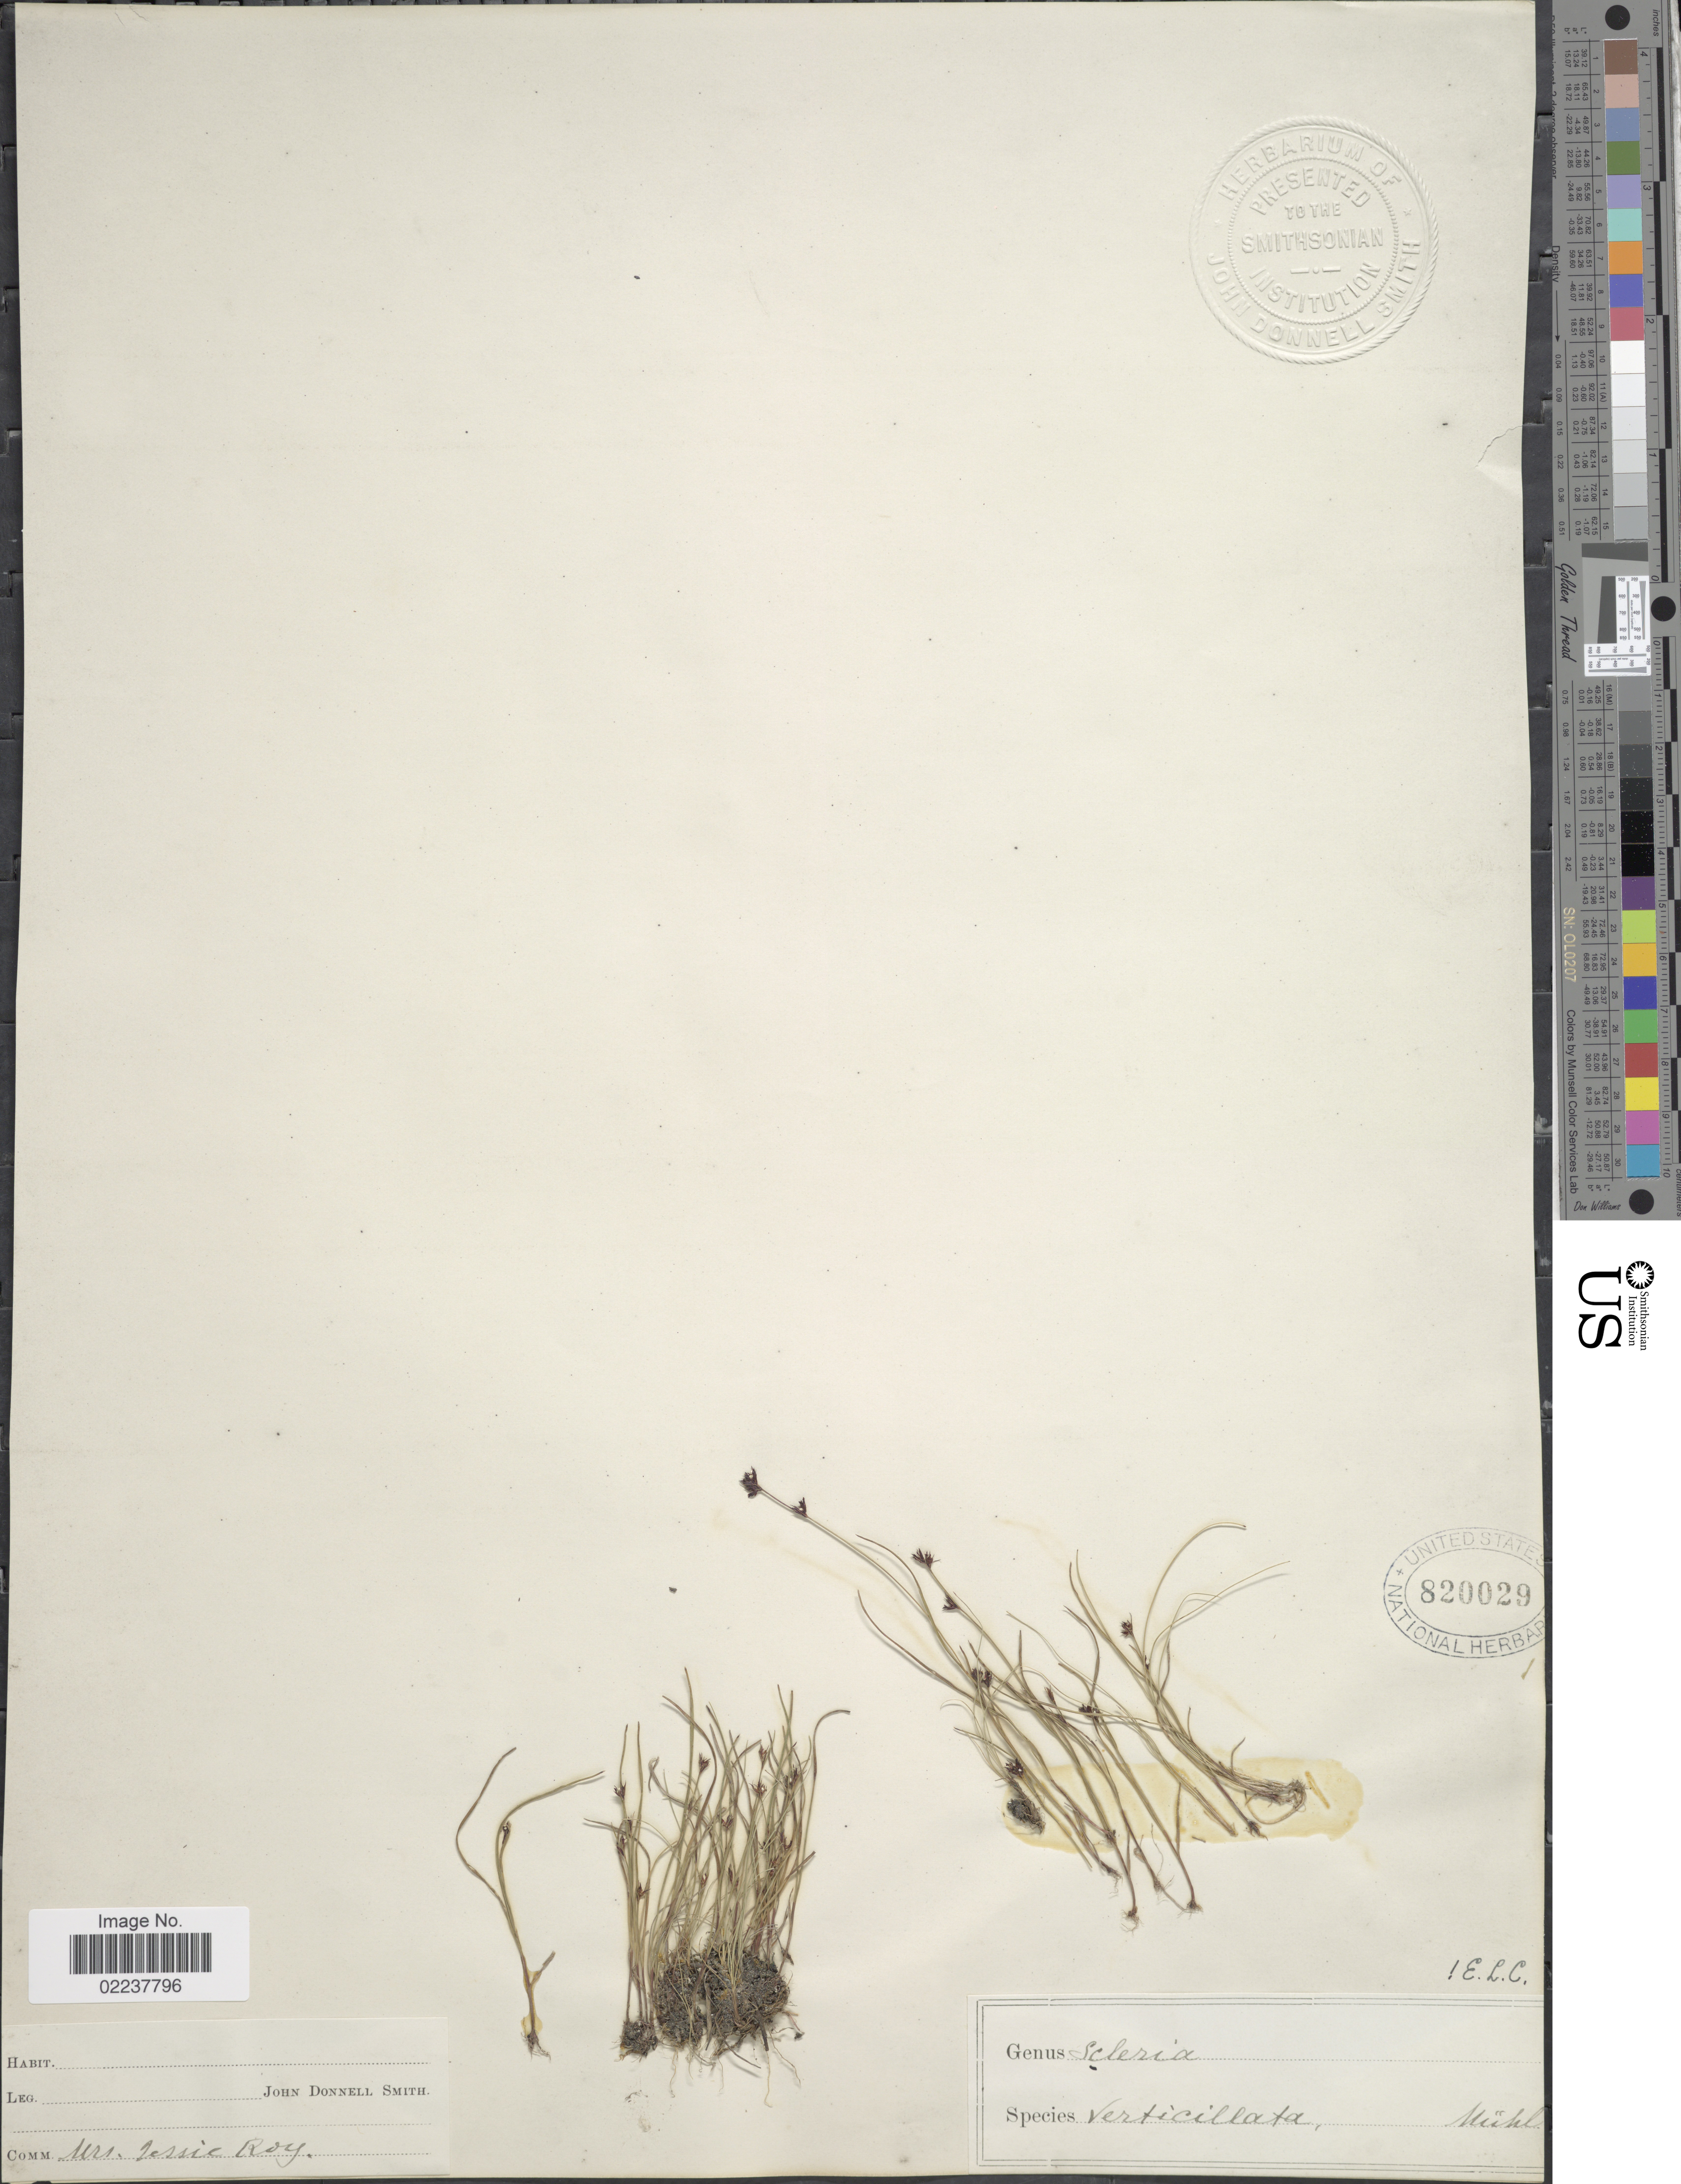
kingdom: Plantae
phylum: Tracheophyta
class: Liliopsida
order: Poales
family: Cyperaceae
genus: Scleria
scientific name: Scleria verticillata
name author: Muhl. ex Willd.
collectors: J. Donnell Smith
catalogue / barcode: US 820029